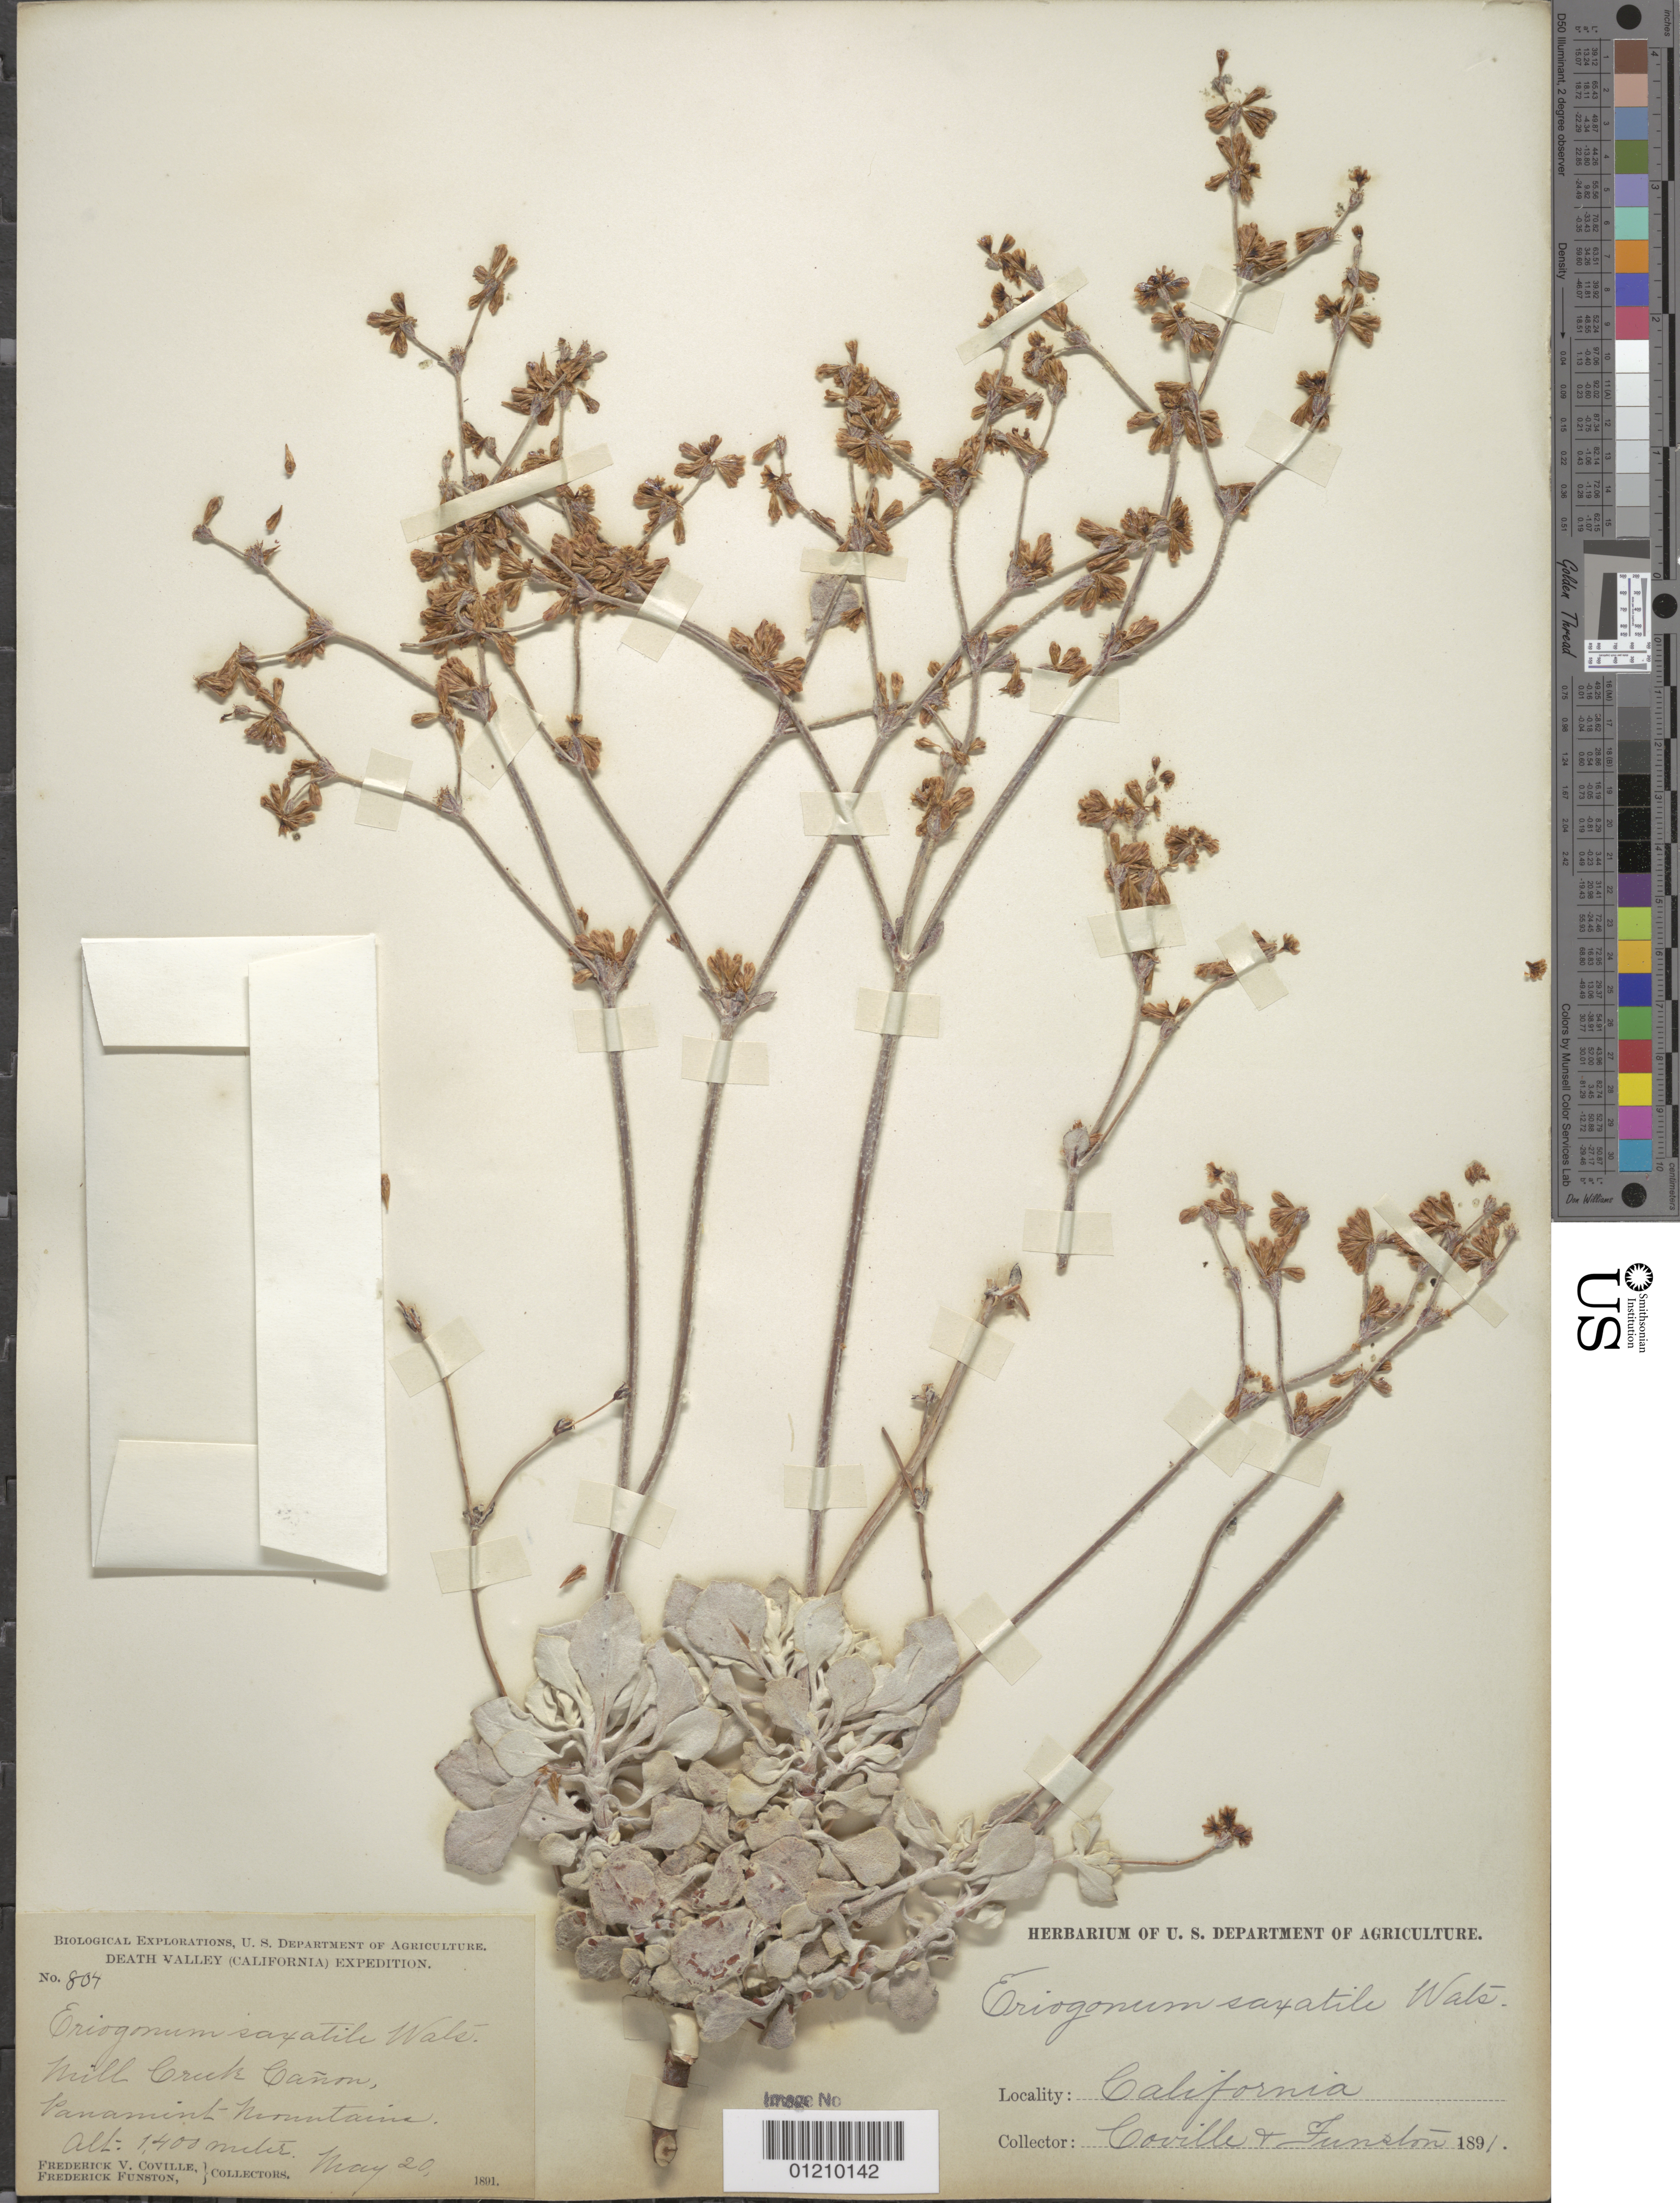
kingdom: Plantae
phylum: Tracheophyta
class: Magnoliopsida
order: Caryophyllales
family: Polygonaceae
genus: Eriogonum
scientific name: Eriogonum saxatile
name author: S. Watson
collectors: F. V. Coville & F. Funston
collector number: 804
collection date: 1891-05-20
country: United States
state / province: California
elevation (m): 1400